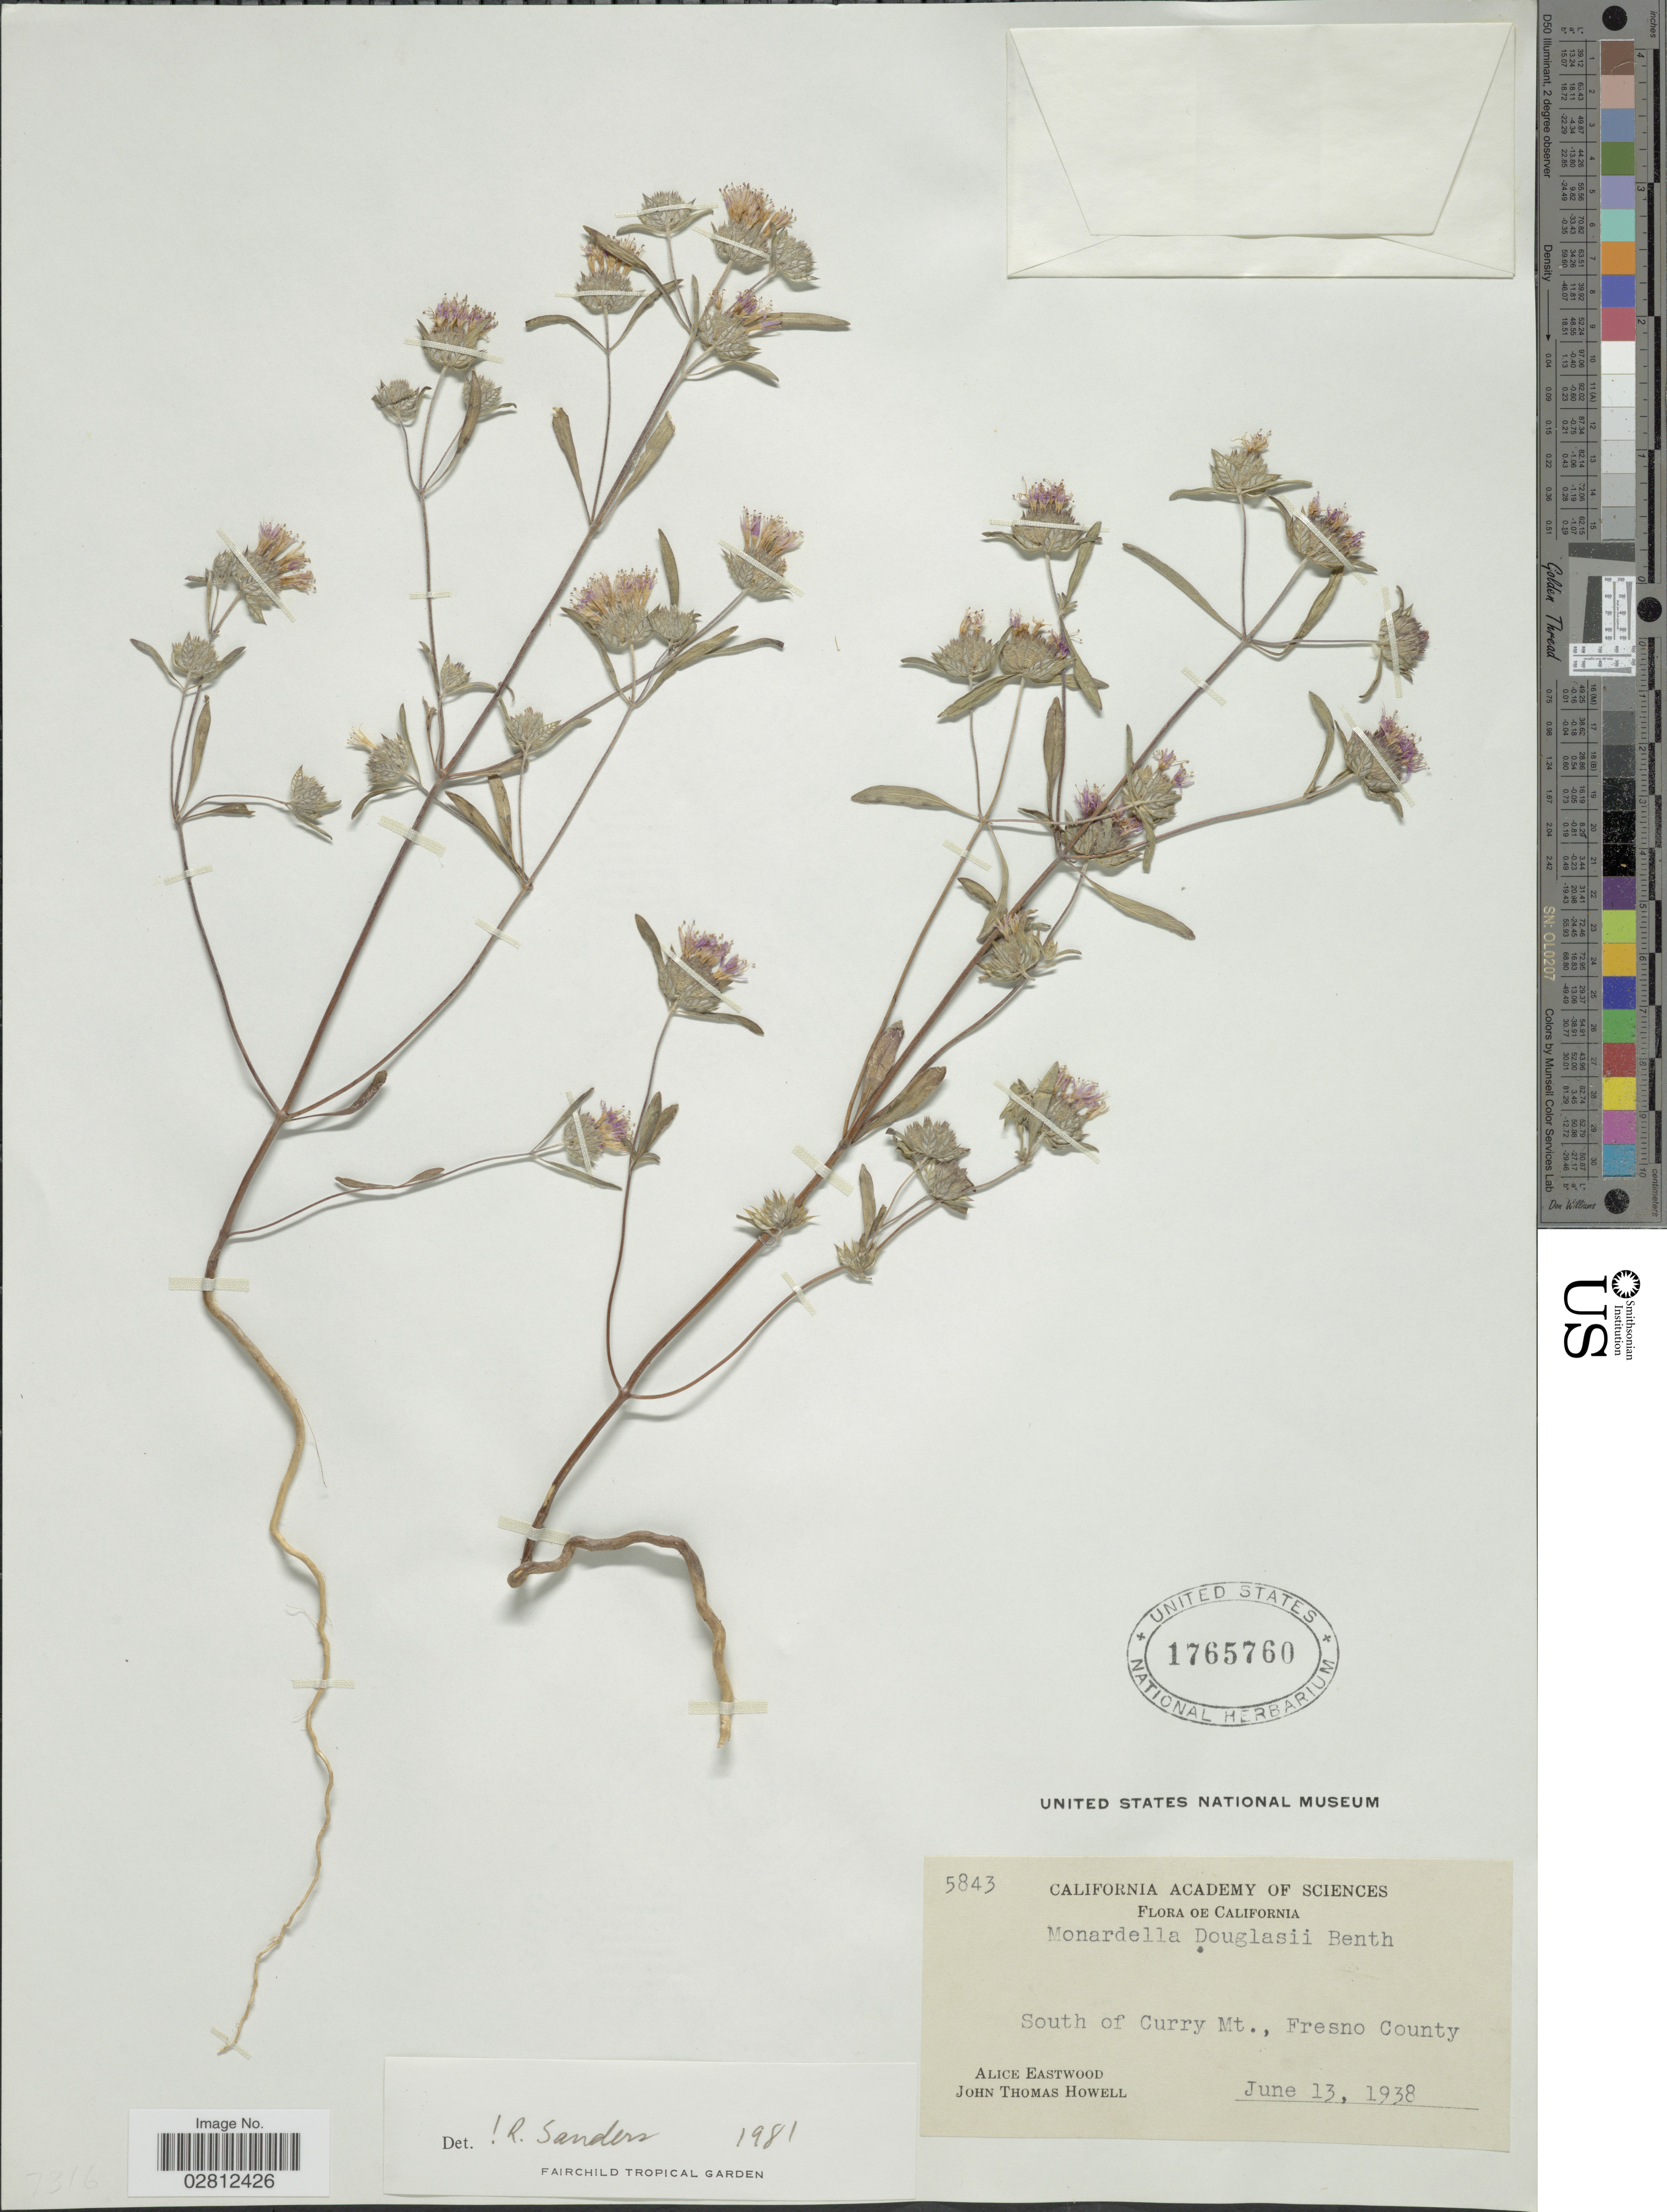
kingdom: Plantae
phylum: Tracheophyta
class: Magnoliopsida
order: Lamiales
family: Lamiaceae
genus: Monardella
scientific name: Monardella douglasii var. douglasii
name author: Benth.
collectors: A. Eastwood & J. T. Howell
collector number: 5843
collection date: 1938-06-13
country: United States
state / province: California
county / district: Fresno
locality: South of Curry Mt., Fresno County.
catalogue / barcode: US 1765760